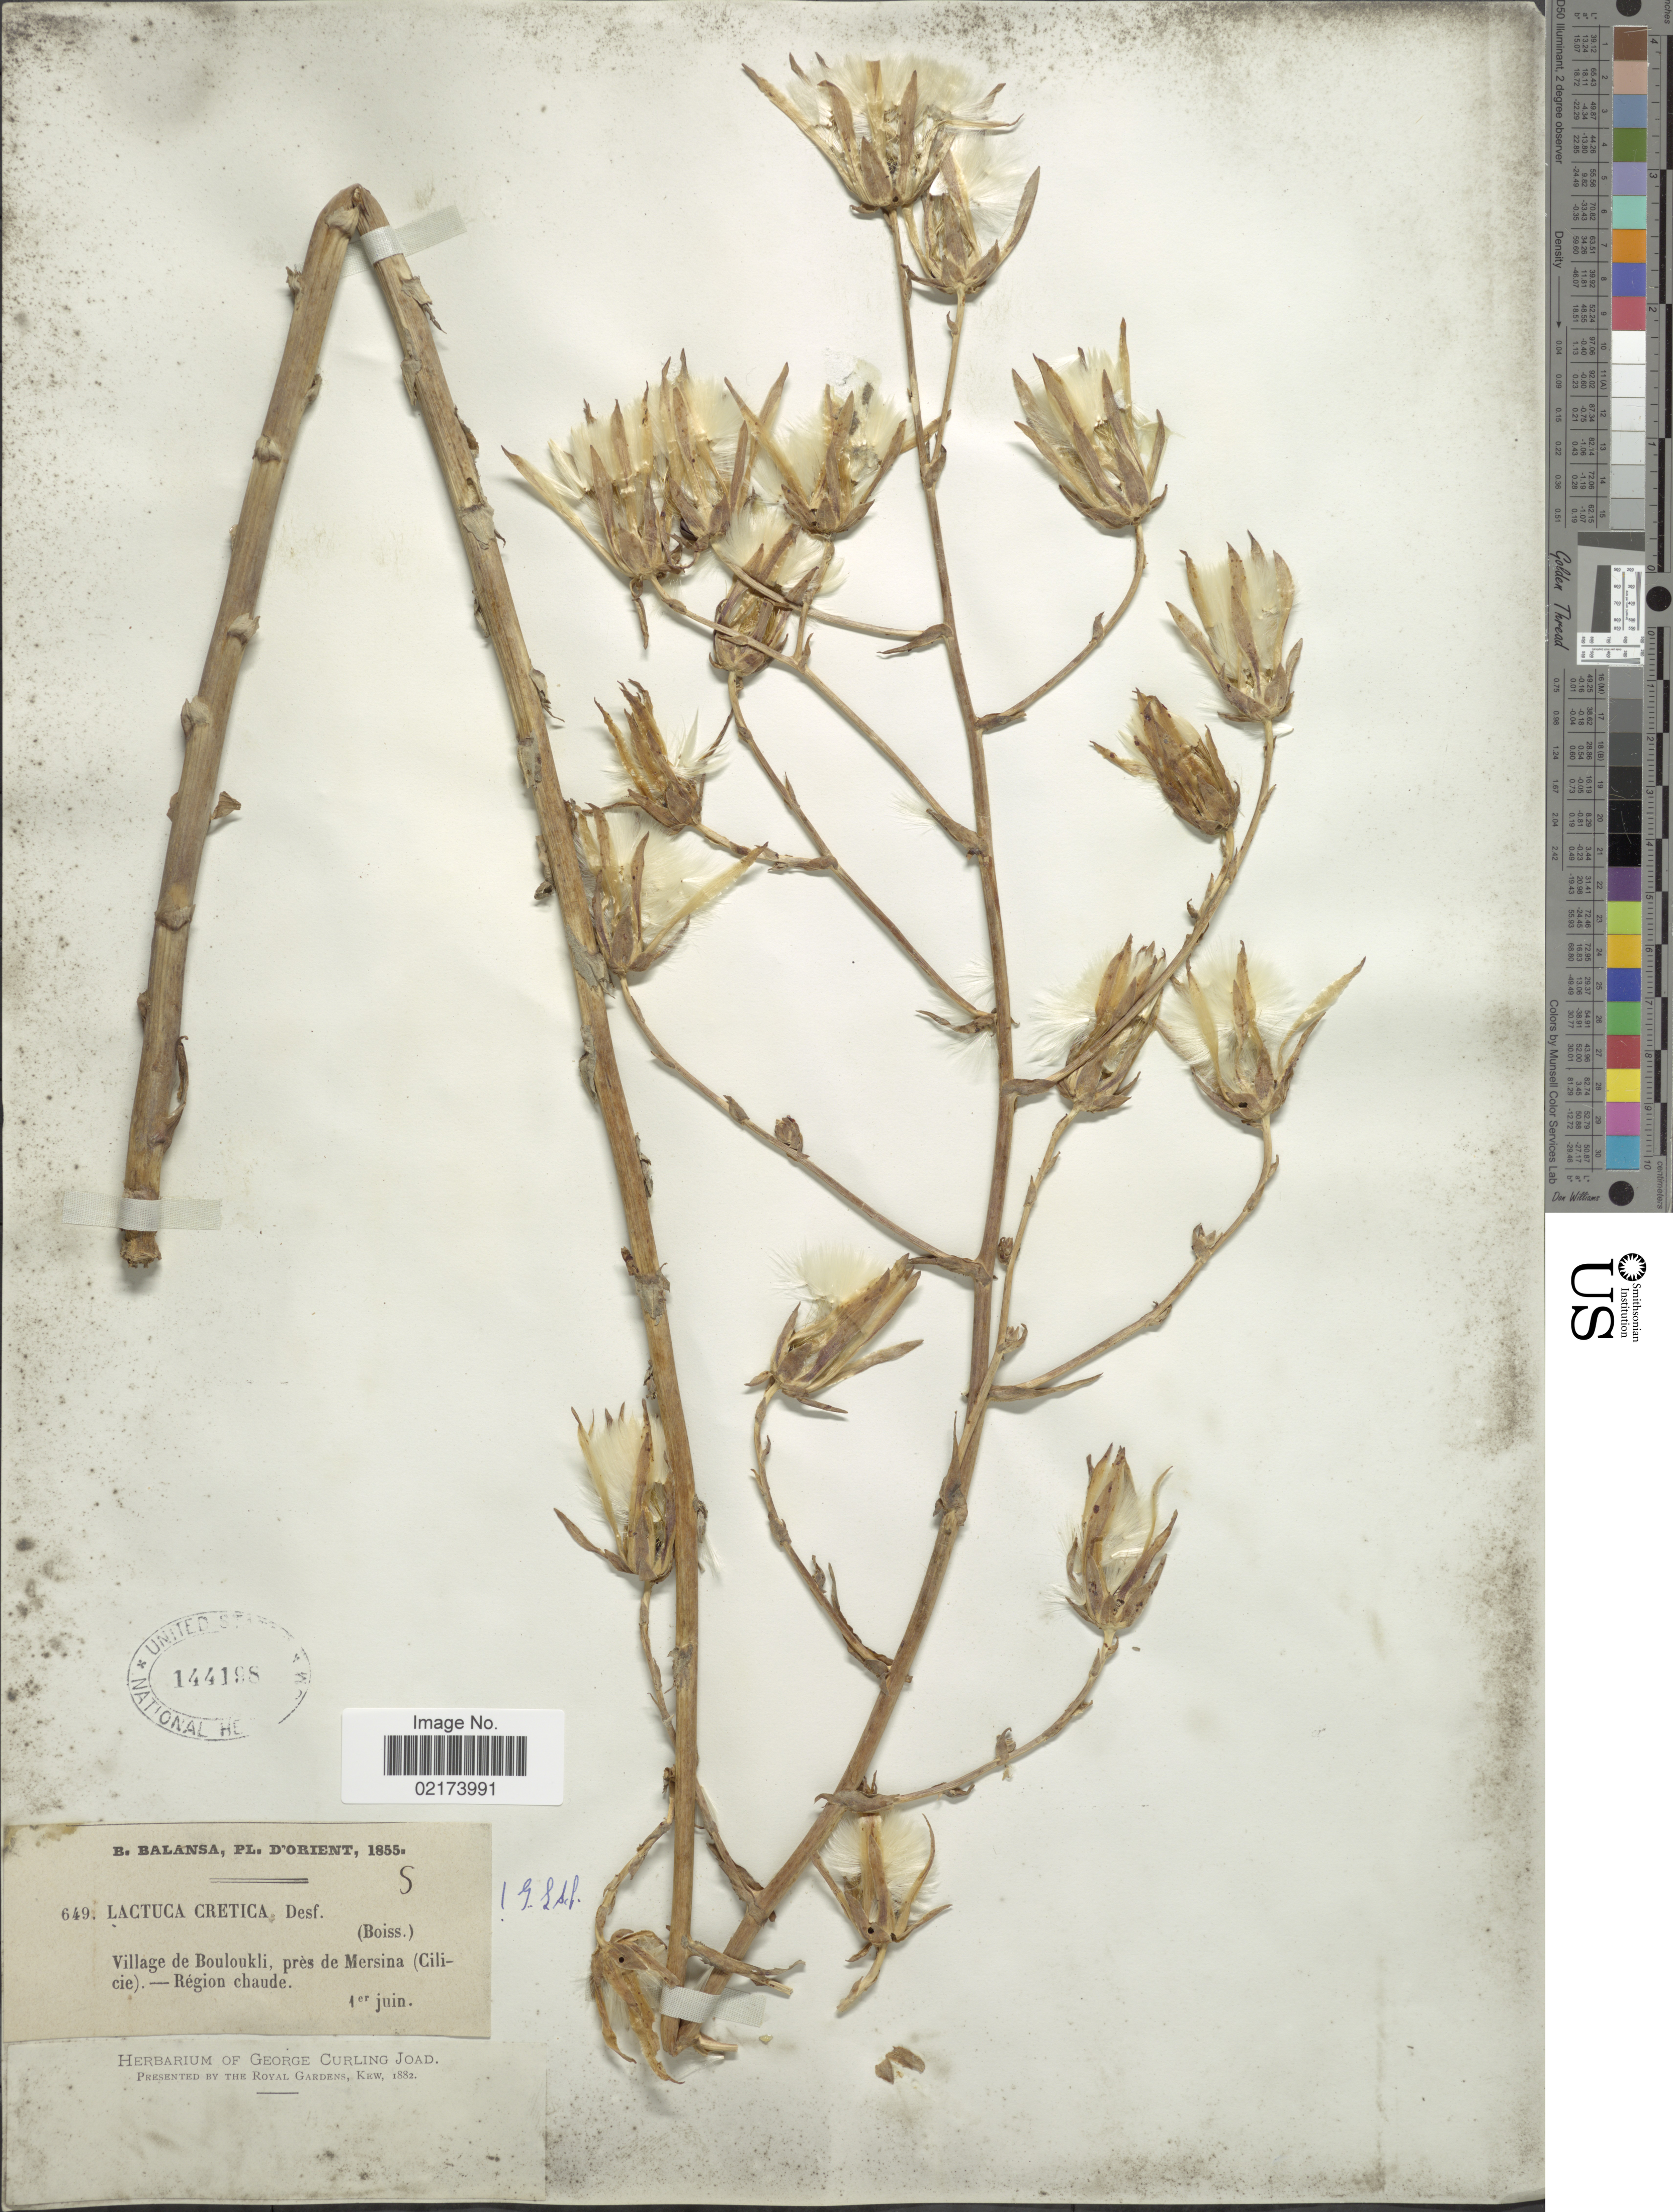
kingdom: Plantae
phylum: Tracheophyta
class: Magnoliopsida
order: Asterales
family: Asteraceae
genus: Lactuca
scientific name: Lactuca tuberosa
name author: Jacq.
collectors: B. Balansa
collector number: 649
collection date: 1855-06-01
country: Turkey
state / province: Mersin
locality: Orient, Village de Bouloukli, pres de Mersina (Cilicie)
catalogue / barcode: US 144198